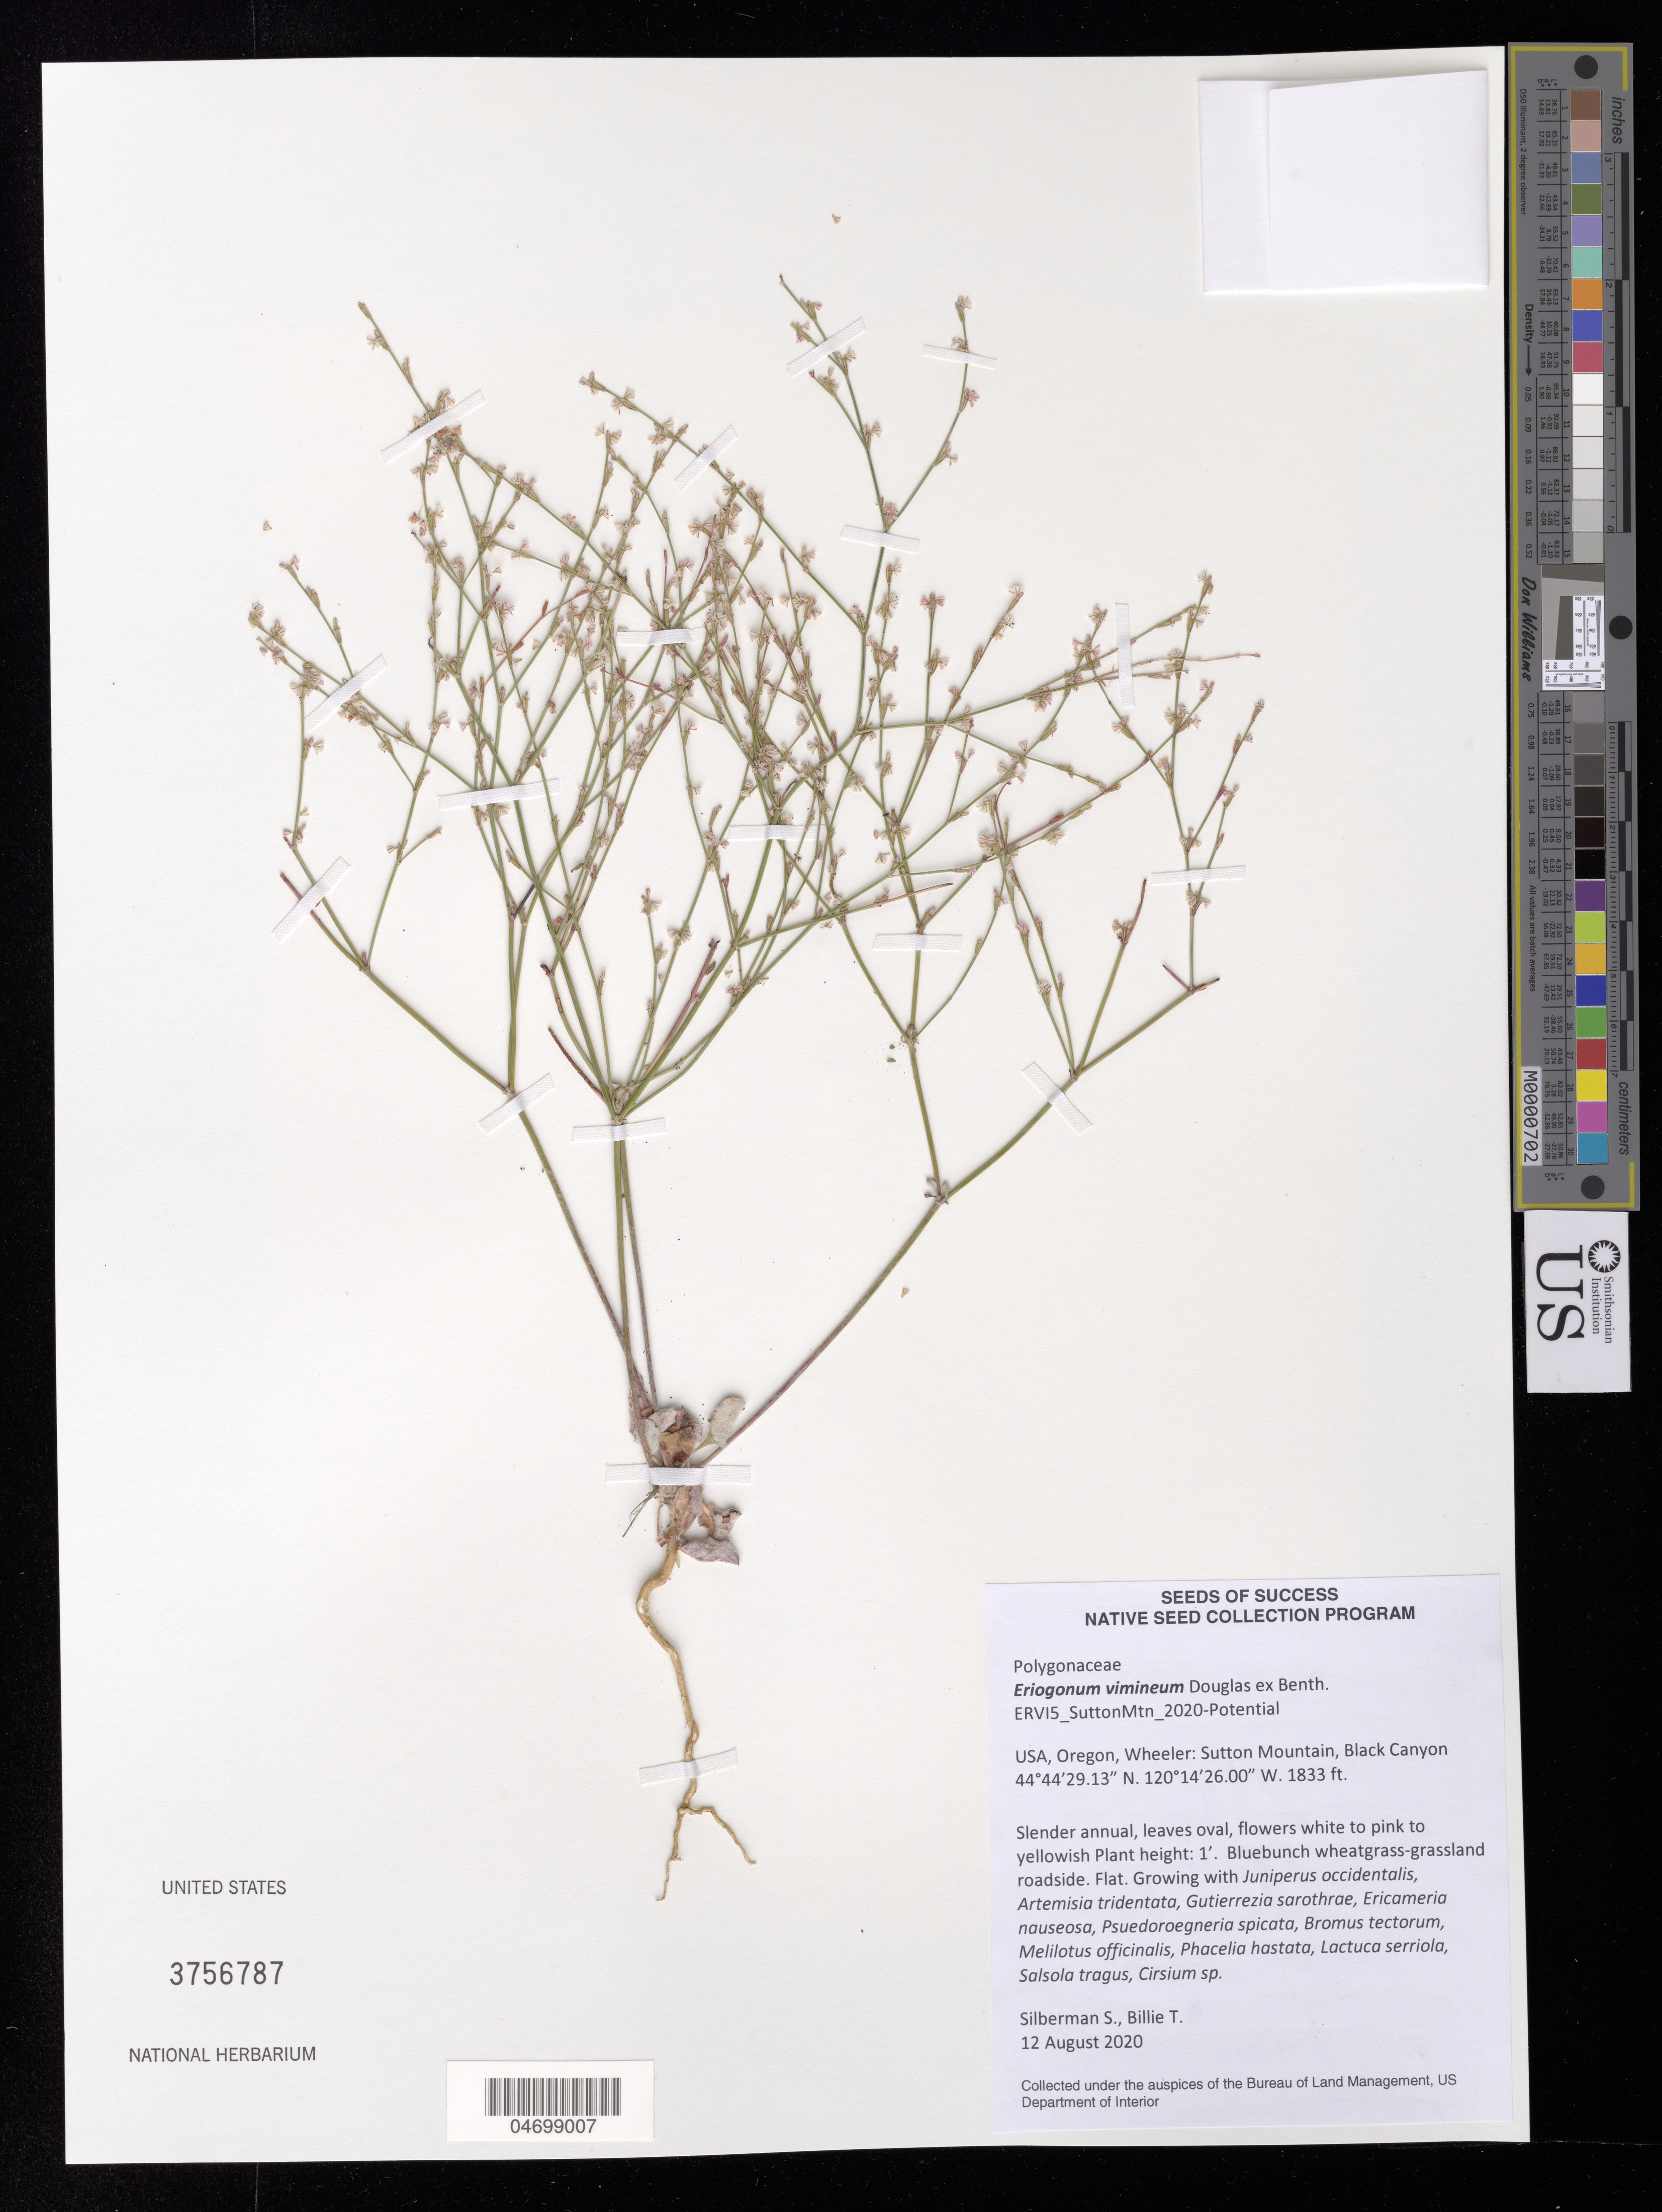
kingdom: Plantae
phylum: Tracheophyta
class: Magnoliopsida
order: Caryophyllales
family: Polygonaceae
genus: Eriogonum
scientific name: Eriogonum vimineum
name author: Douglas ex Benth.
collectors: S. Silberman & T. Billie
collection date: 2020-08-12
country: United States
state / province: Oregon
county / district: Wheeler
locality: Sutton Mtn, Black Canyon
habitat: Bliebunch wheatgrass- grassland roadside. Flat. With Bromus tectorum, Phacelia hastata, Salsola tragus, Cirsium sp., etc.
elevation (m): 559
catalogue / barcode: US 3756787